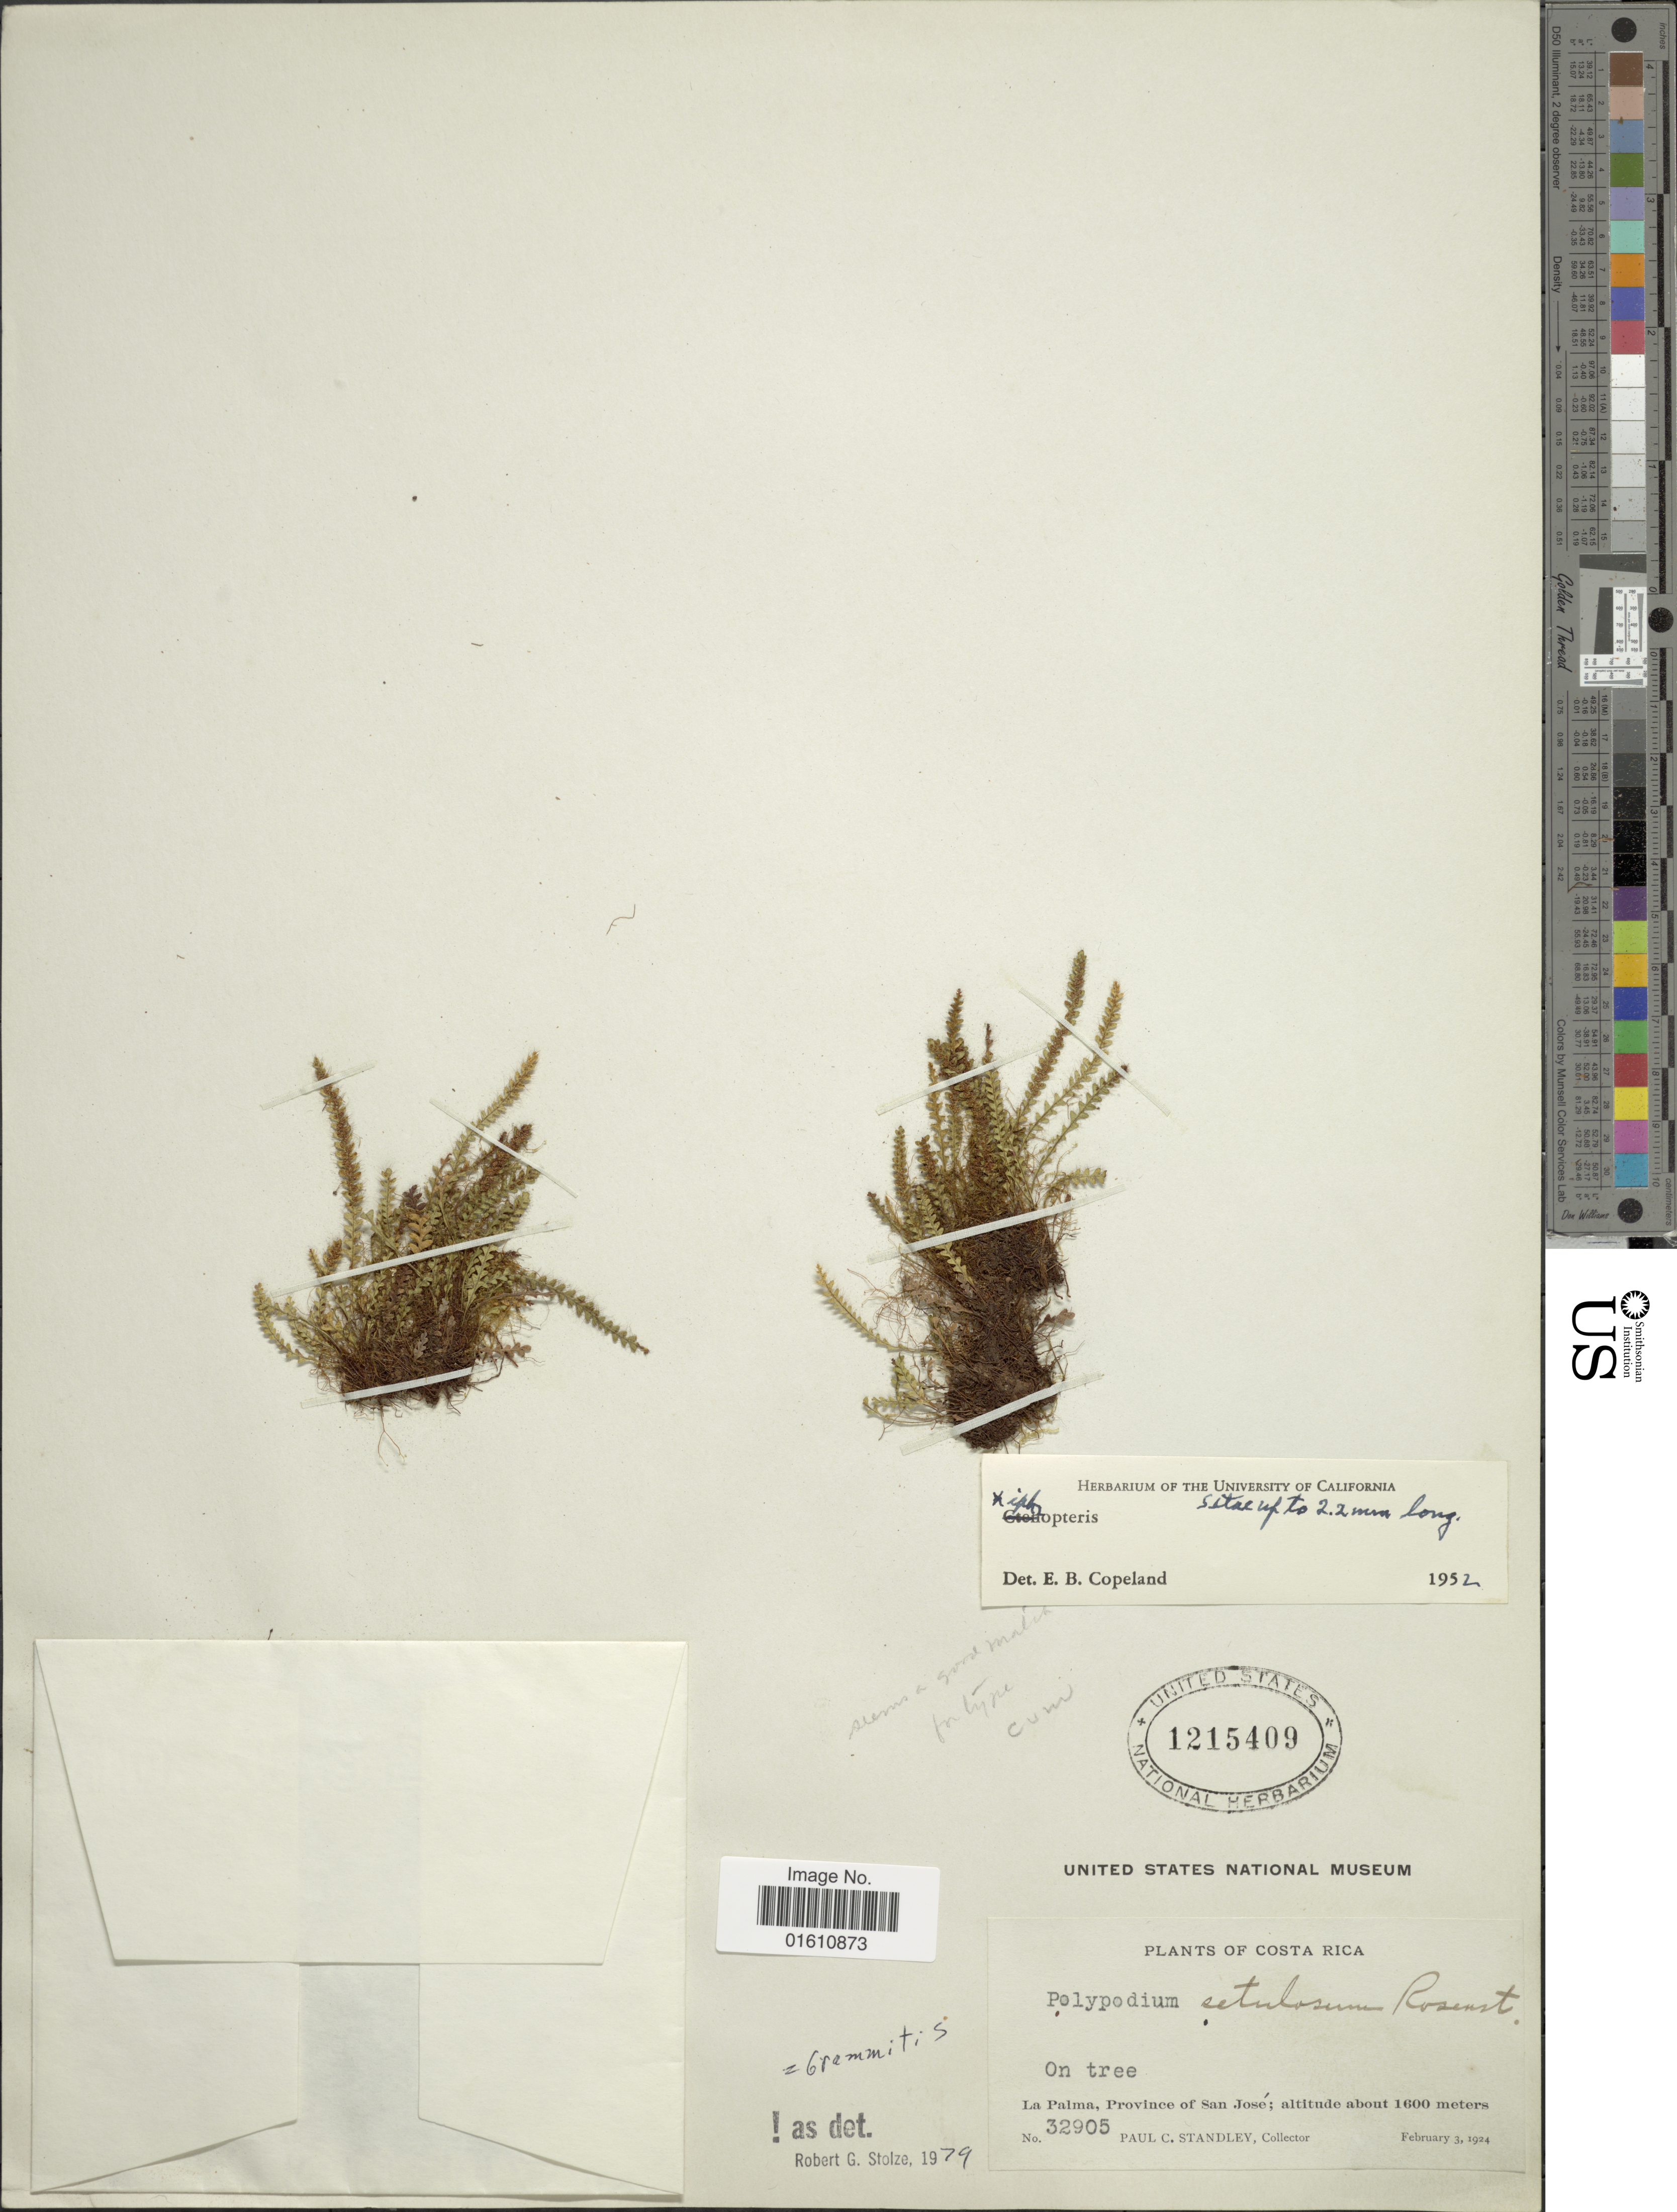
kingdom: Plantae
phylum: Tracheophyta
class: Polypodiopsida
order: Polypodiales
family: Polypodiaceae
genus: Moranopteris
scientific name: Moranopteris setulosa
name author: (Rosenst.)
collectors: P. C. Standley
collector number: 32905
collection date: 1924-02-03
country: Costa Rica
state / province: San José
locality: La Palma, Province of San Jose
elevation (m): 1600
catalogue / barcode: US 1215409